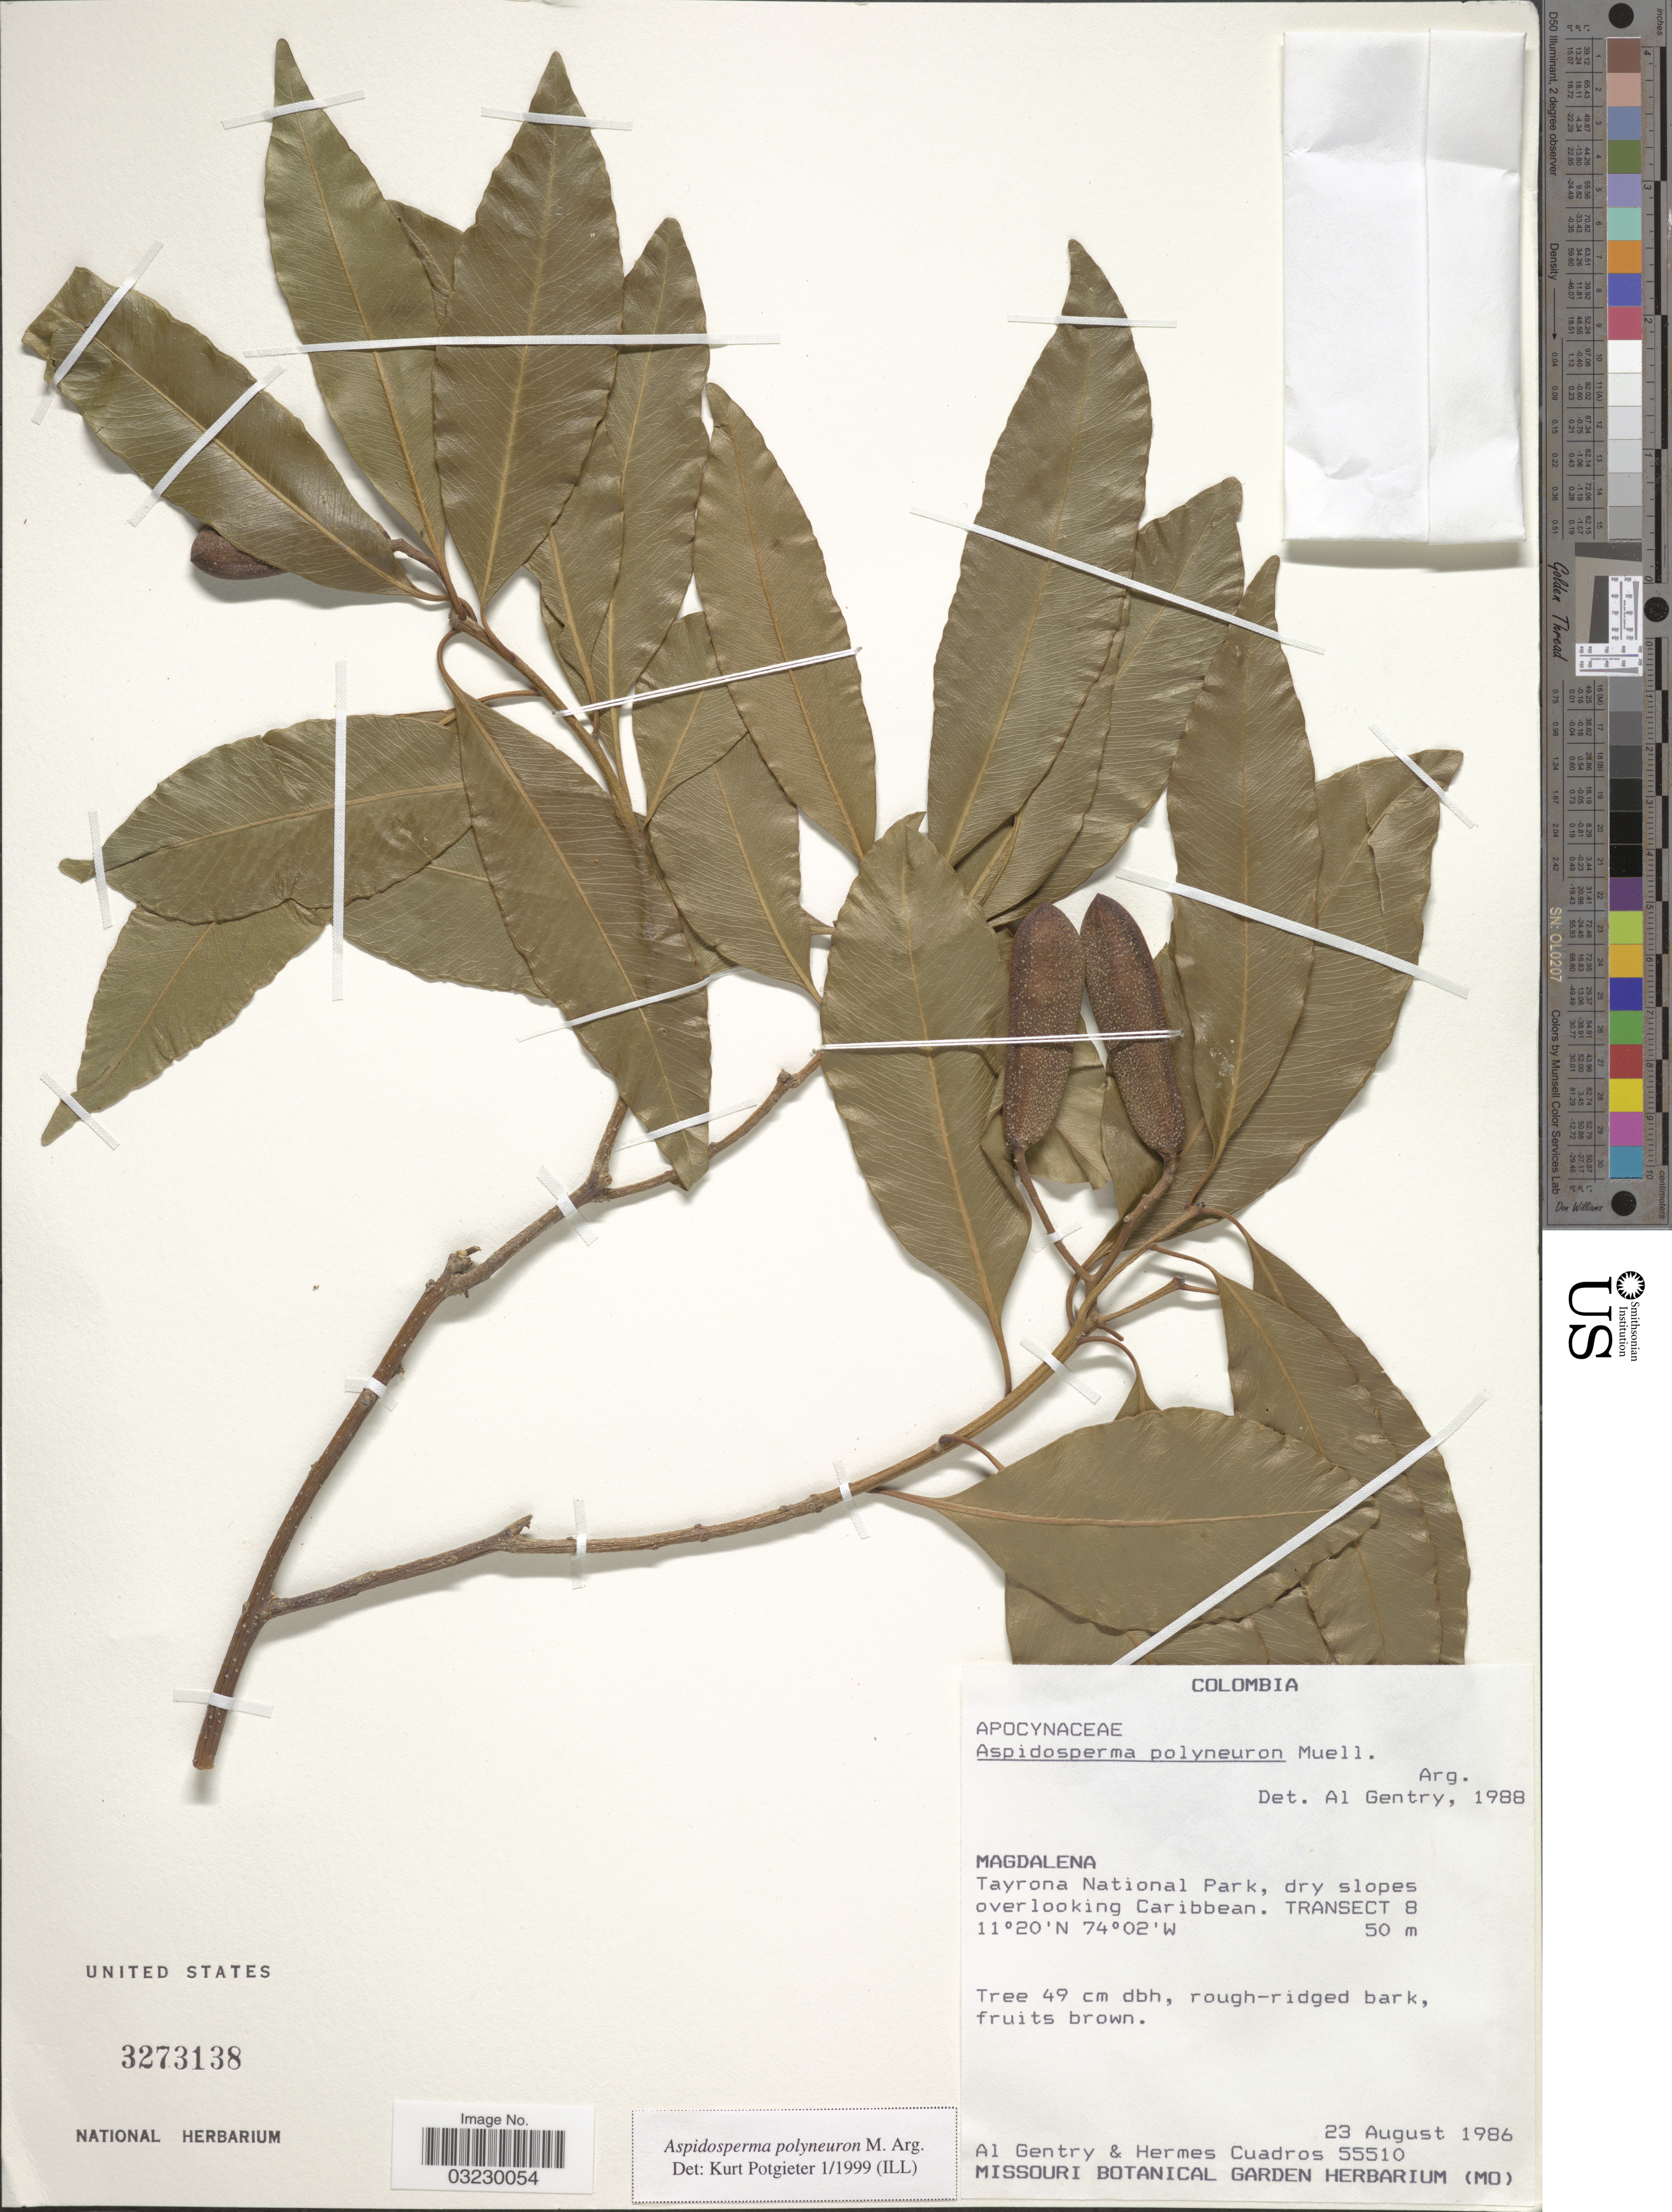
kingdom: Plantae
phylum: Tracheophyta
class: Magnoliopsida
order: Gentianales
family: Apocynaceae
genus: Aspidosperma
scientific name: Aspidosperma polyneuron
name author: Müll. Arg.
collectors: A. H. Gentry & H. Cuadros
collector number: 55510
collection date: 1986-08-23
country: Colombia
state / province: Magdalena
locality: Tayrona National Park, dry slopes overlooking Caribbean. Transect 8.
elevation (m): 50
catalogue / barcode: US 3273138